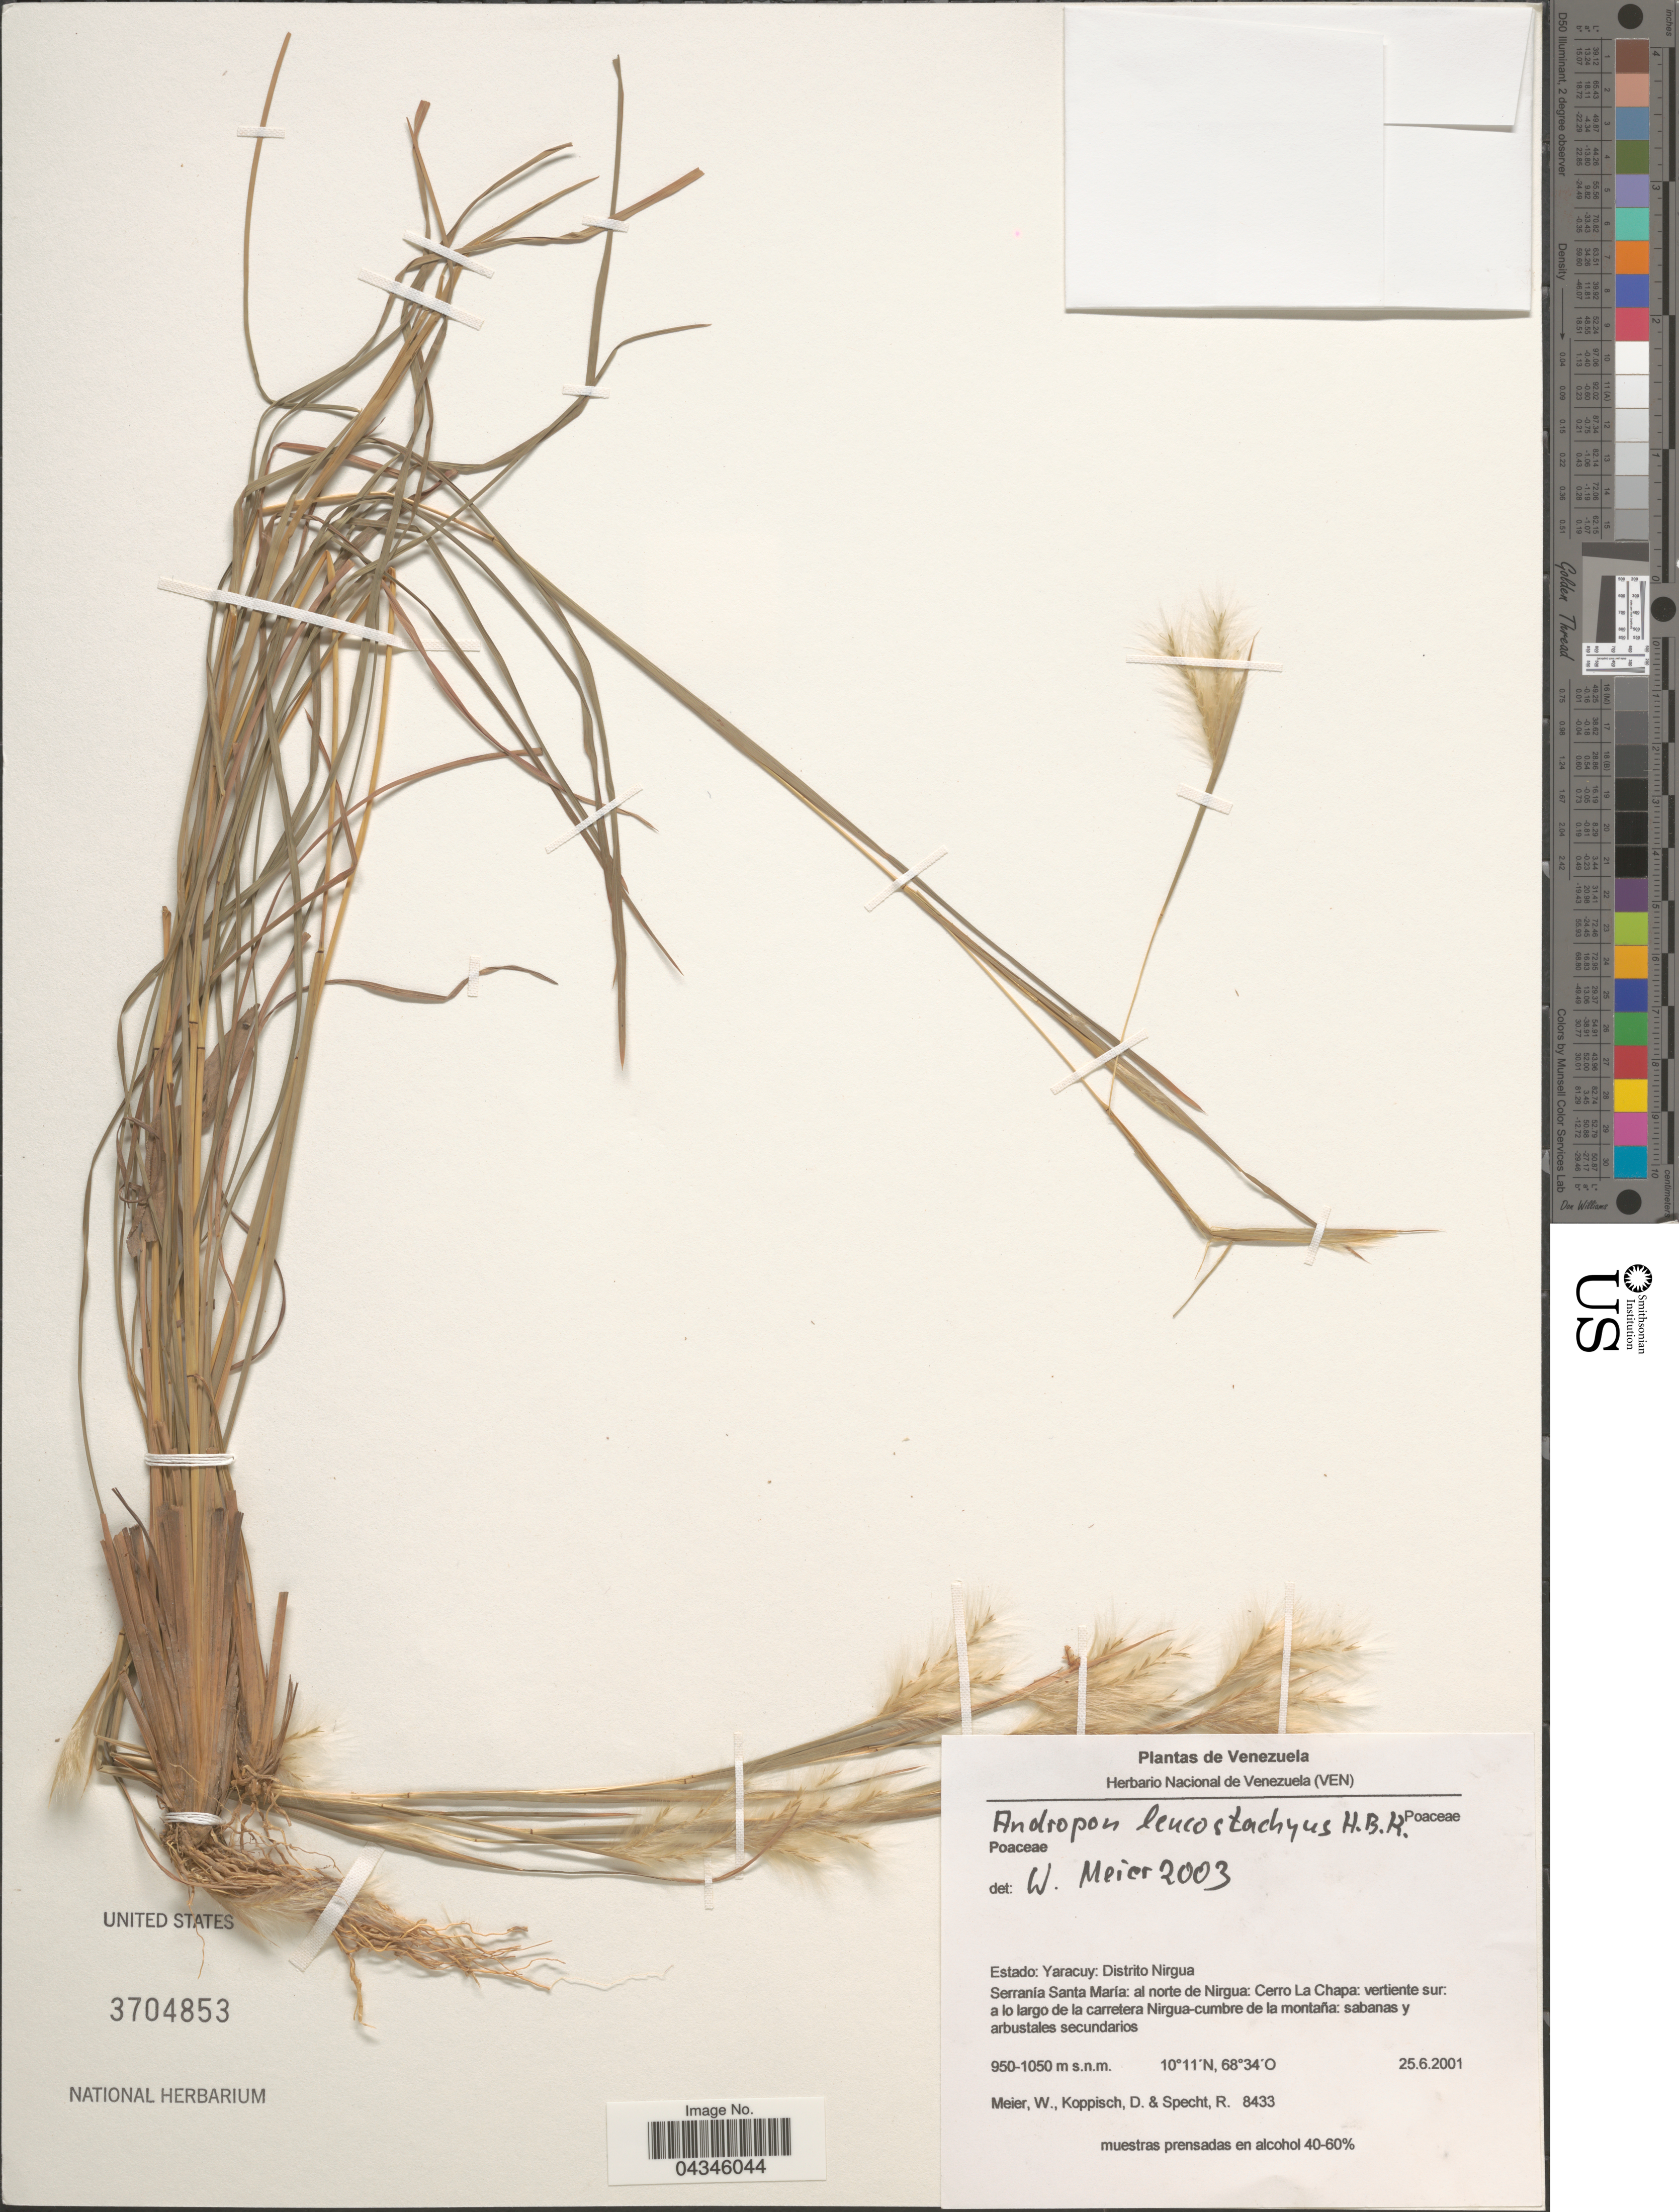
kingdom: Plantae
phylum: Tracheophyta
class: Liliopsida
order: Poales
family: Poaceae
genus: Andropogon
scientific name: Andropogon leucostachyus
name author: Kunth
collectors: W. Meier, D. Koppisch & R. Specht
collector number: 8433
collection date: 2001-06-25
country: Venezuela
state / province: Yaracuy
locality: Distrito Nirgua. Serrania Santa Maria: al norte de Nirgua: Cerro La Chapa.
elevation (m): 950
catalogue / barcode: US 3704853